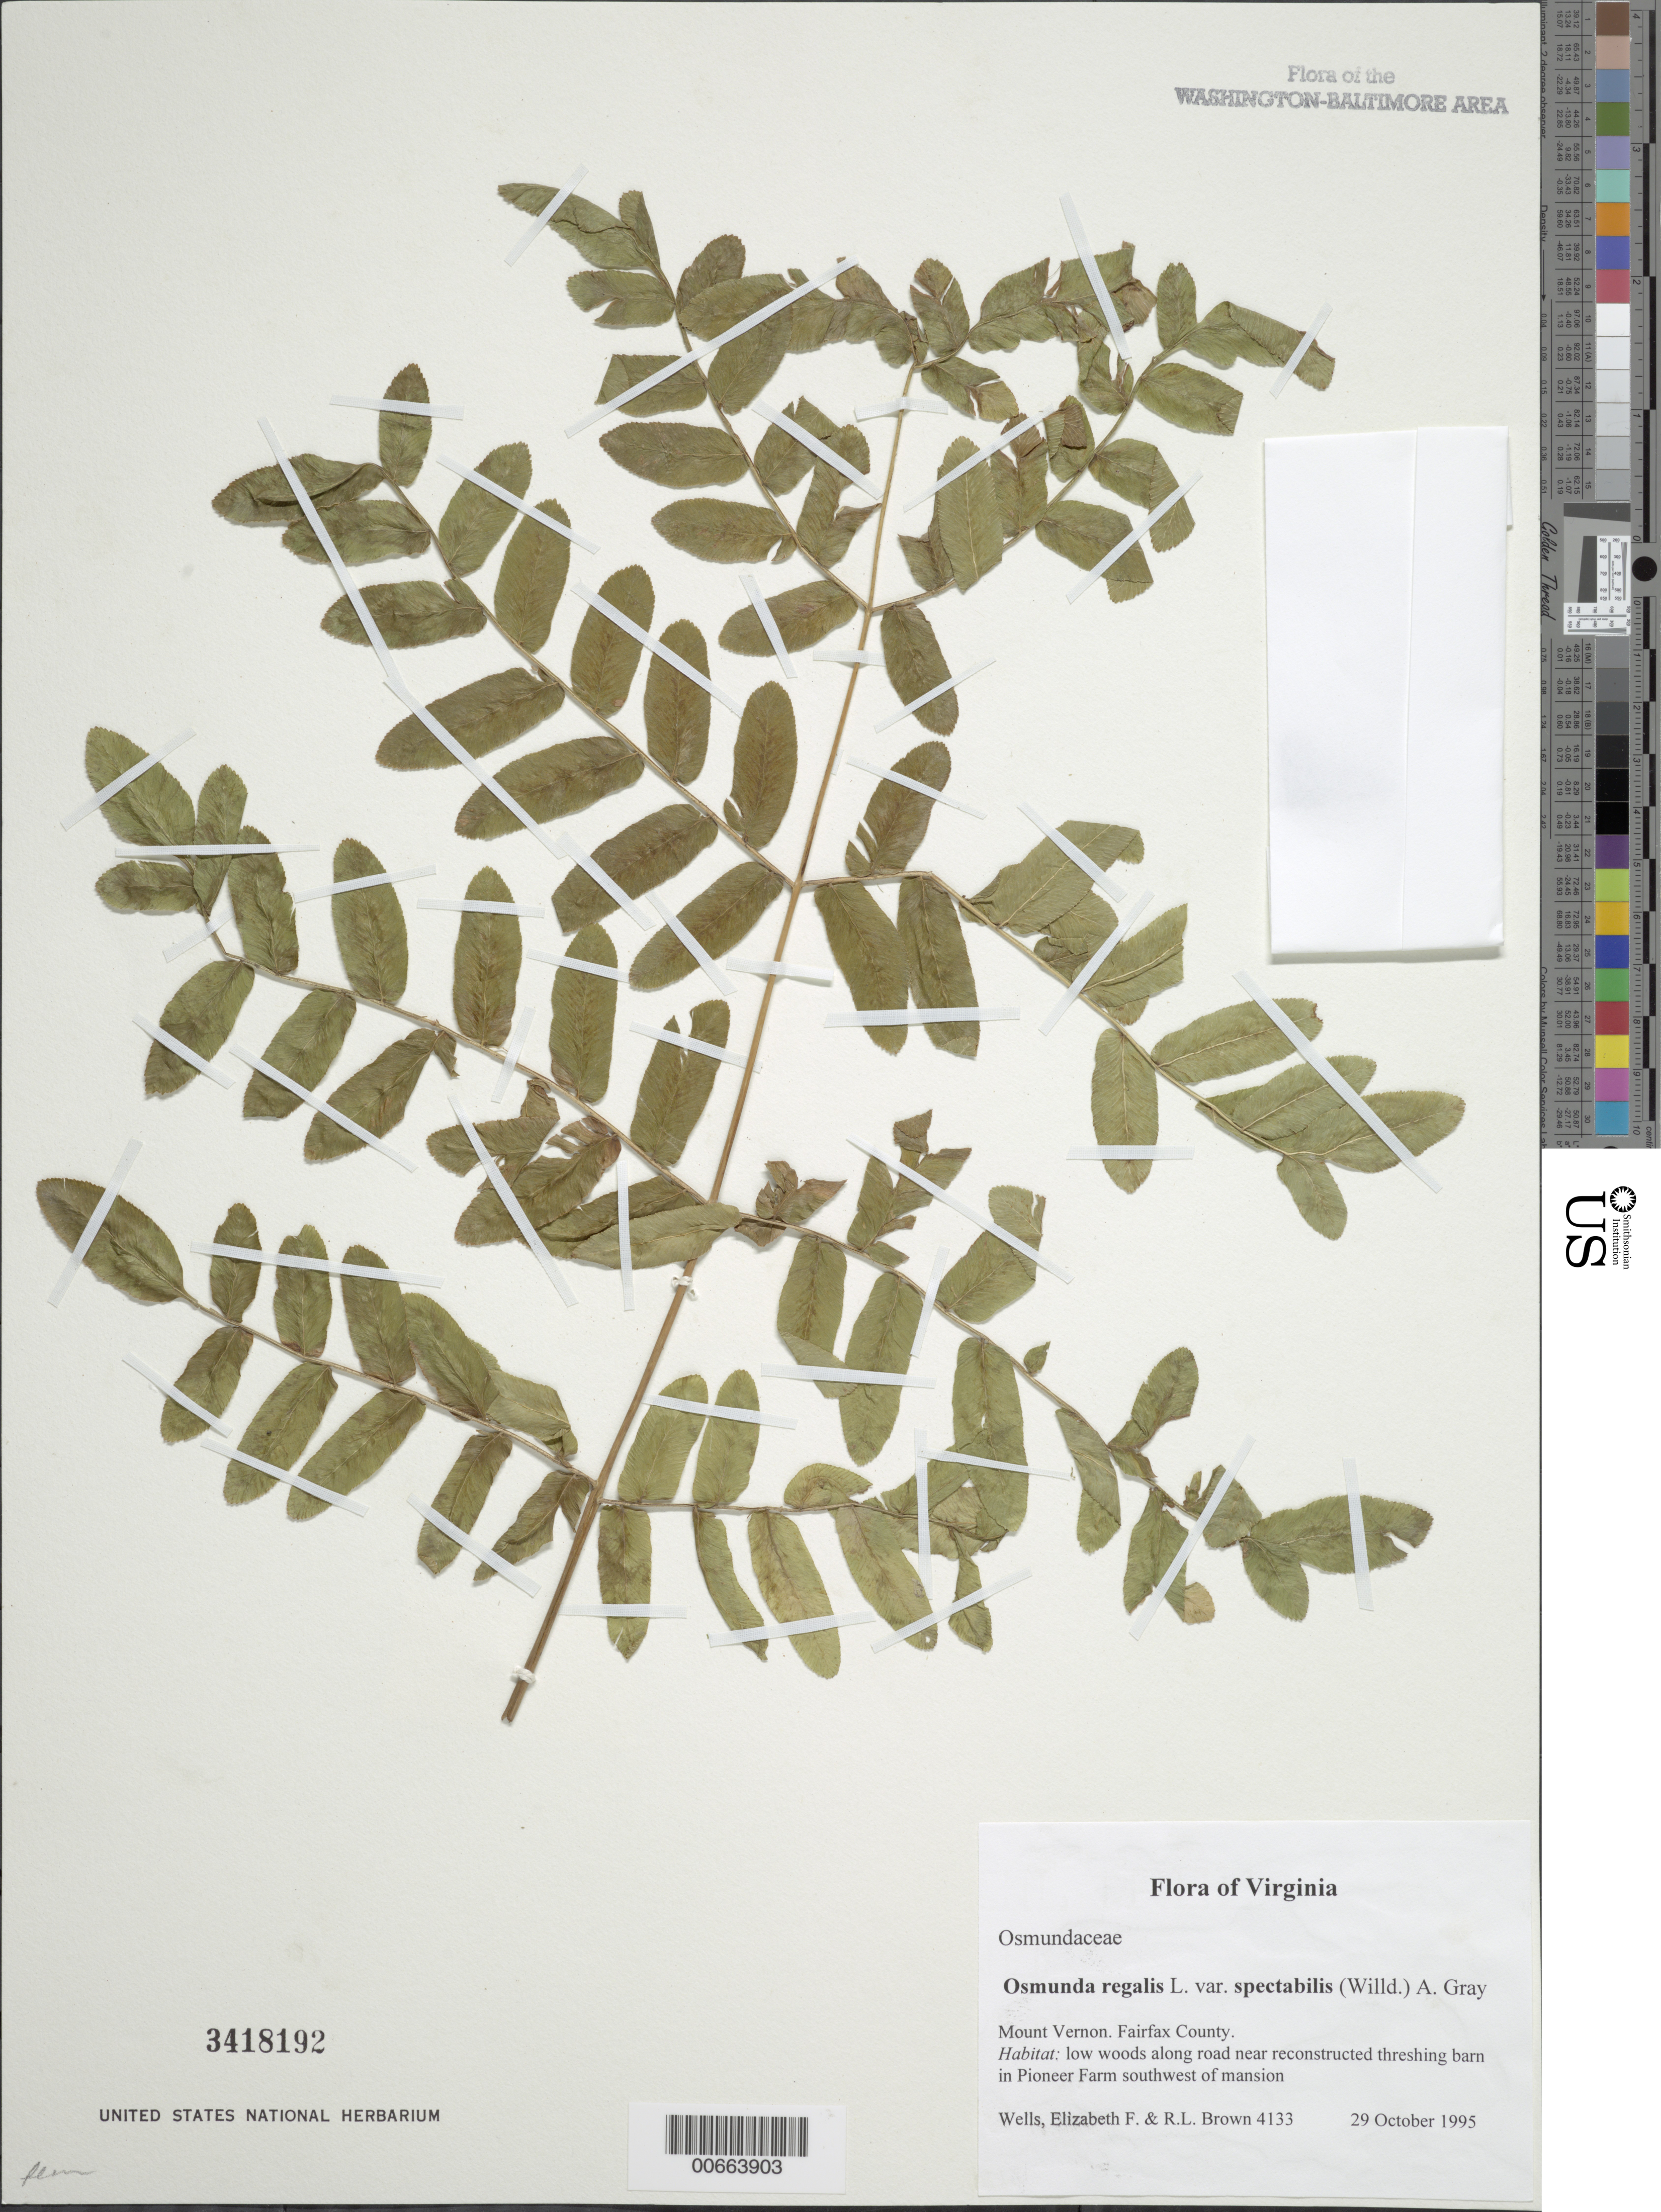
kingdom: Plantae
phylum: Tracheophyta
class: Polypodiopsida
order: Osmundales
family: Osmundaceae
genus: Osmunda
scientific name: Osmunda regalis var. spectabilis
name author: (Willd.) A. Gray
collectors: E. F. Wells & R. L. Brown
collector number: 4133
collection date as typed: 29 Oct 1995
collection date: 1995-10-29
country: United States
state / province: Virginia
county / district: Fairfax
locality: Mount Vernon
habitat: low woods along road near reconstructed threshing barn in Pioneer Farm southwest of mansion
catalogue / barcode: US 3418192